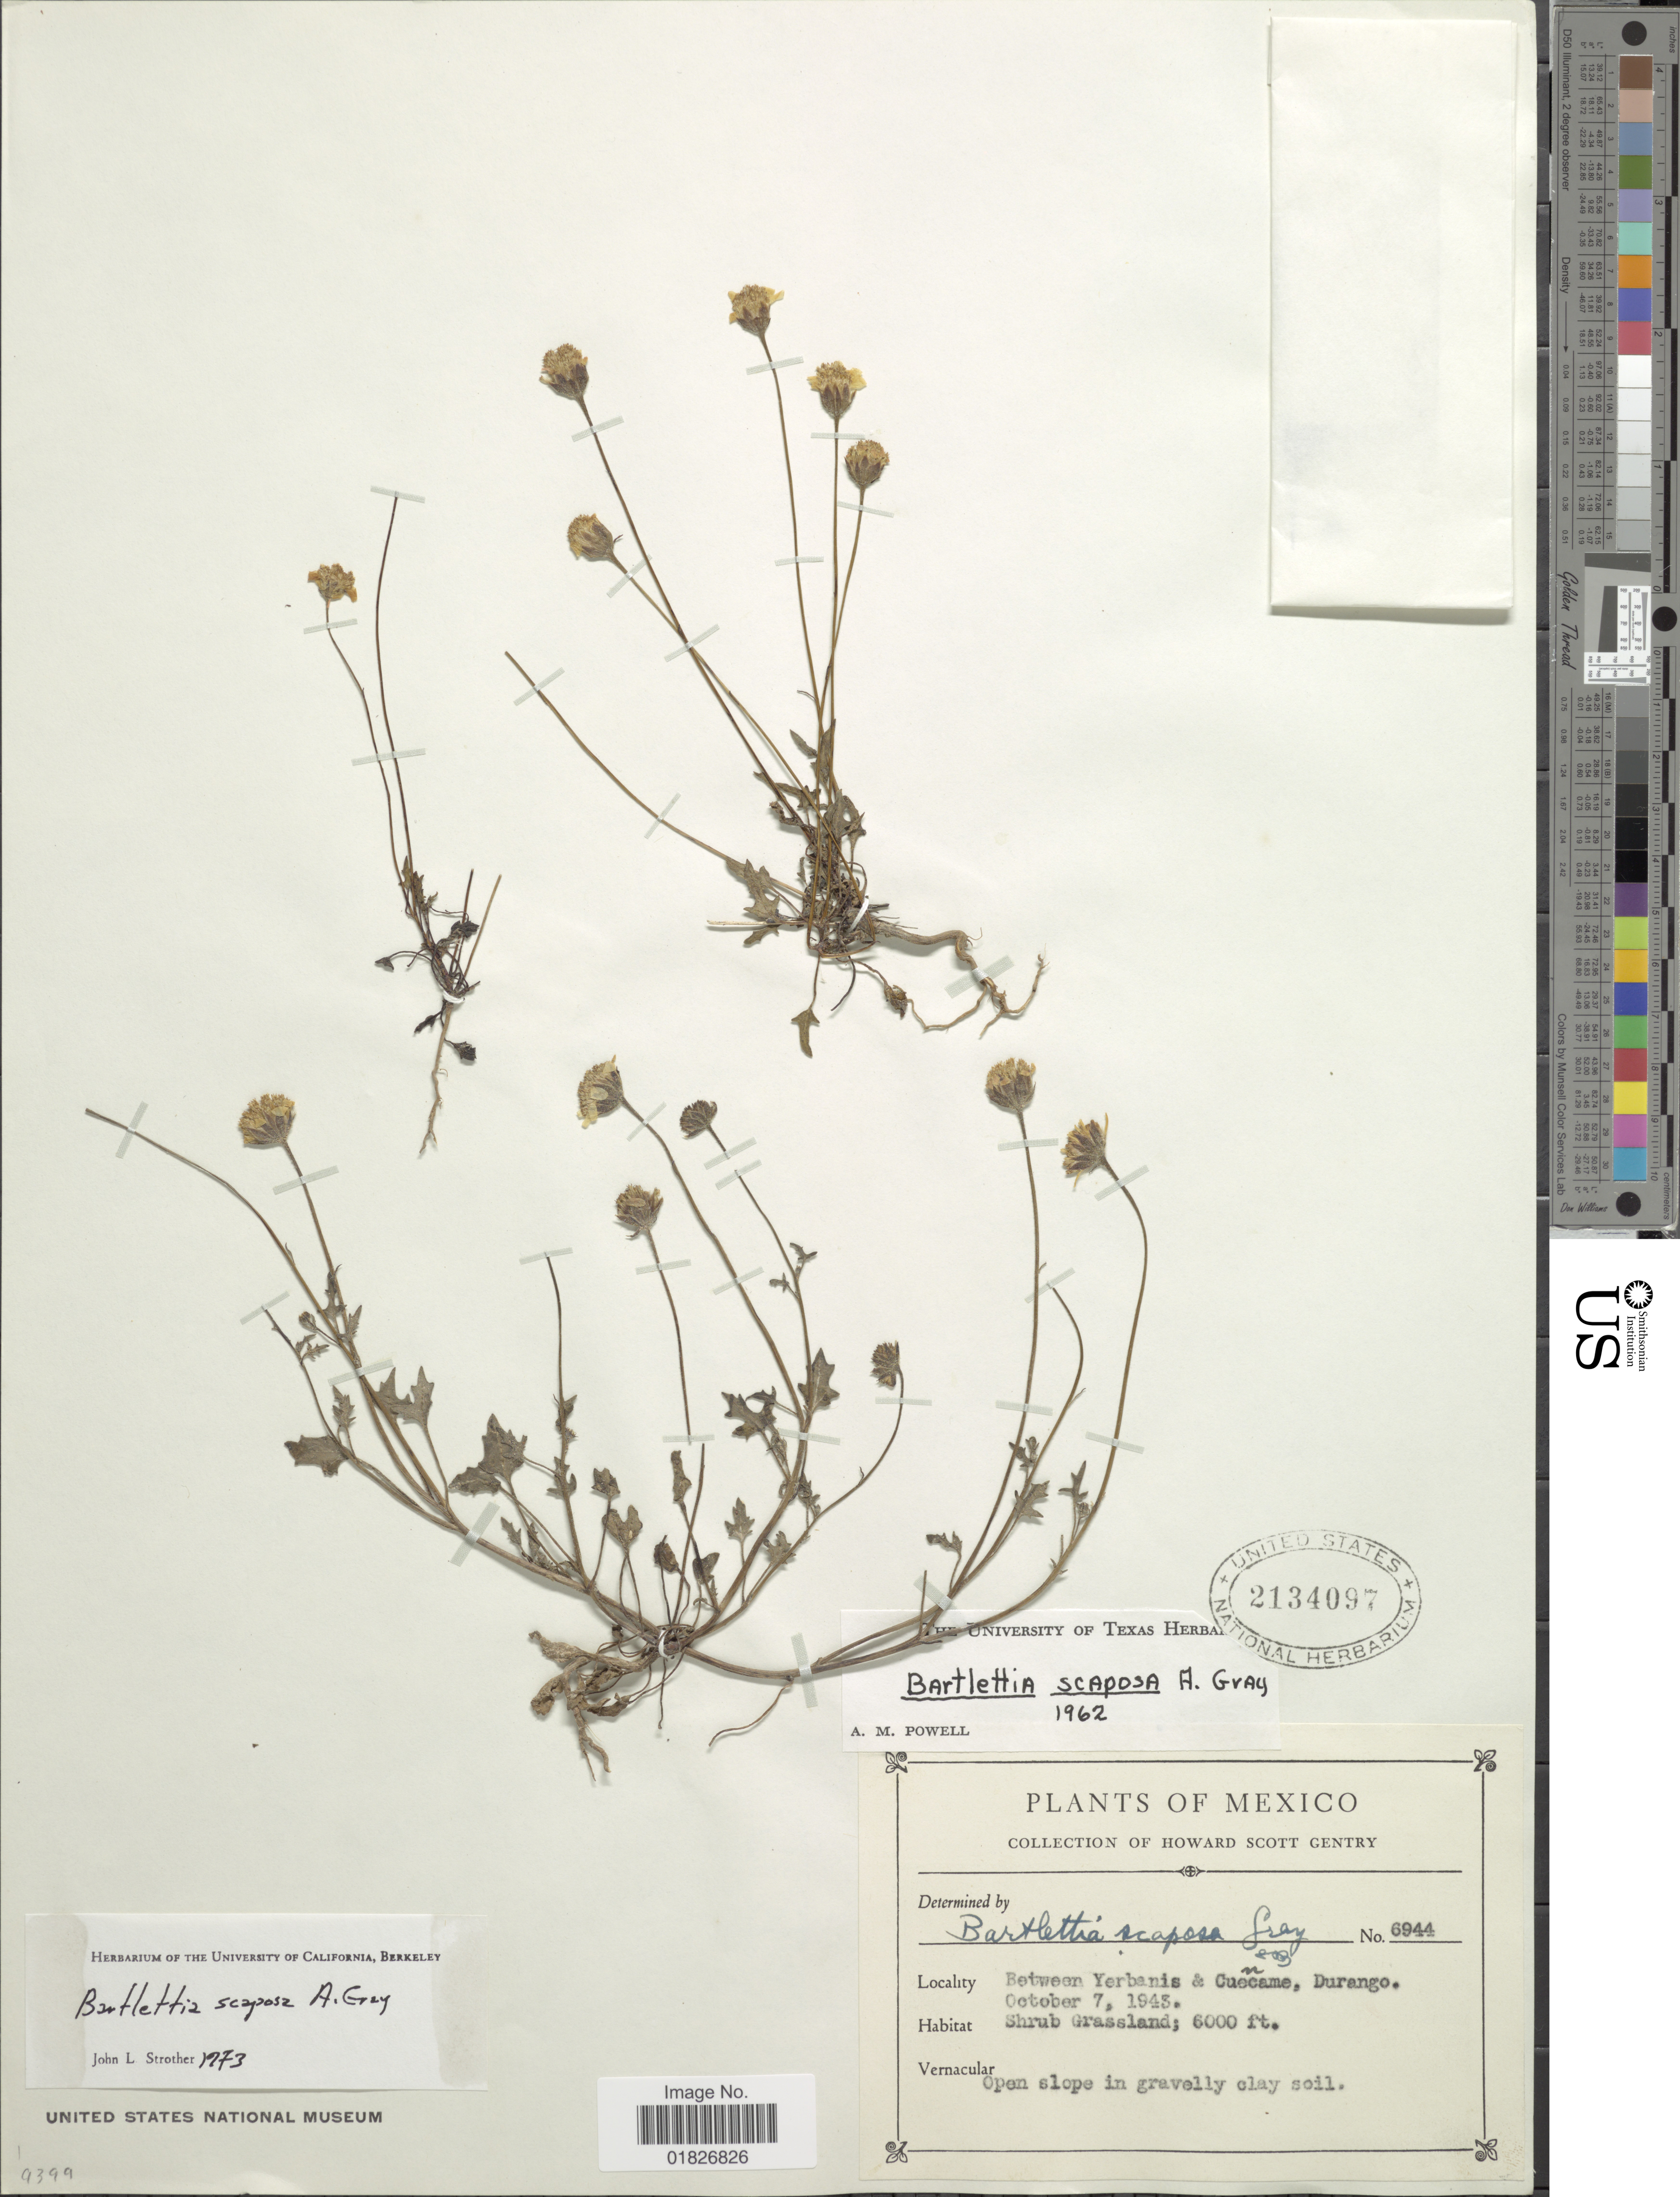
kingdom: Plantae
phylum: Tracheophyta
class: Magnoliopsida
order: Asterales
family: Asteraceae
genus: Bartlettia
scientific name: Bartlettia scaposa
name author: A. Gray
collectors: H. S. Gentry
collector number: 6944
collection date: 1943-10-07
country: Mexico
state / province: Durango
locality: Between Yerbanis & Cuecame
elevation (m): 1829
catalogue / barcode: US 2134097